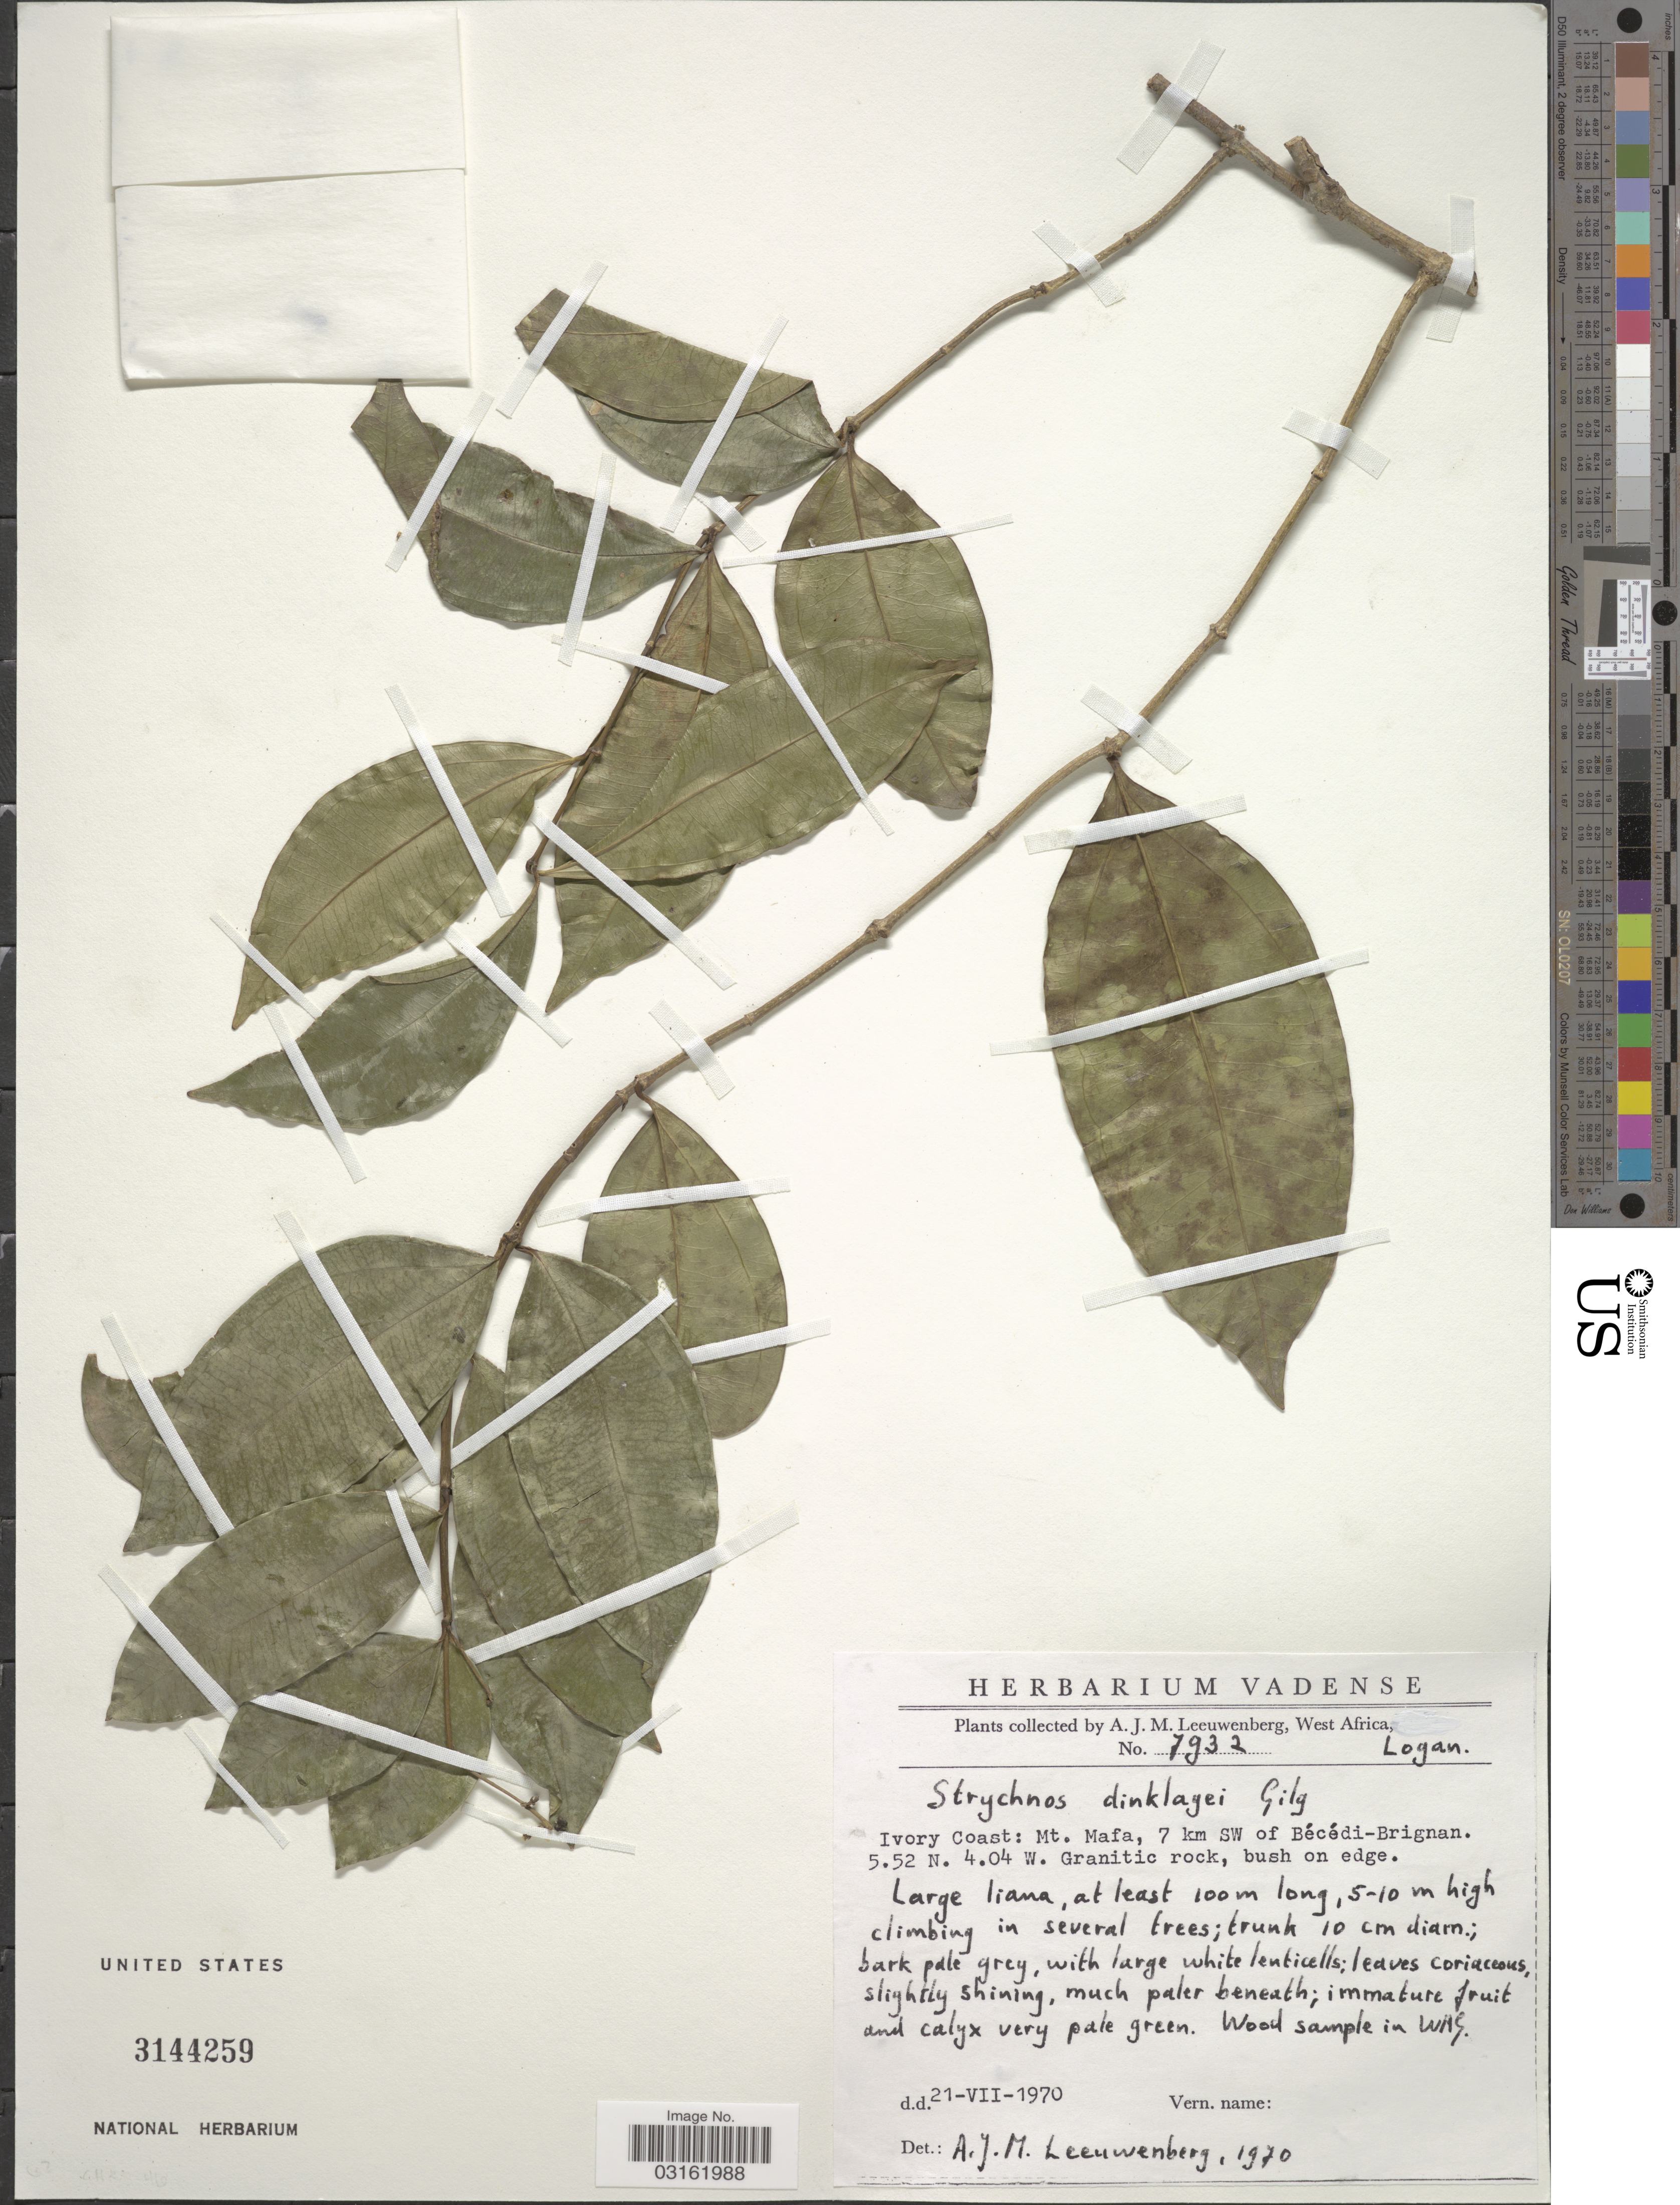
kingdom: Plantae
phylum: Tracheophyta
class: Magnoliopsida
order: Gentianales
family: Loganiaceae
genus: Strychnos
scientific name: Strychnos dinklagei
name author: Gilg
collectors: A. J. M. Leeuwenberg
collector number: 7932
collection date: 1970-07-21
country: Ivory Coast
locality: West Africa. Mt. Mafa, 7 km SW of Bécédi-Brignan.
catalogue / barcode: US 3144259